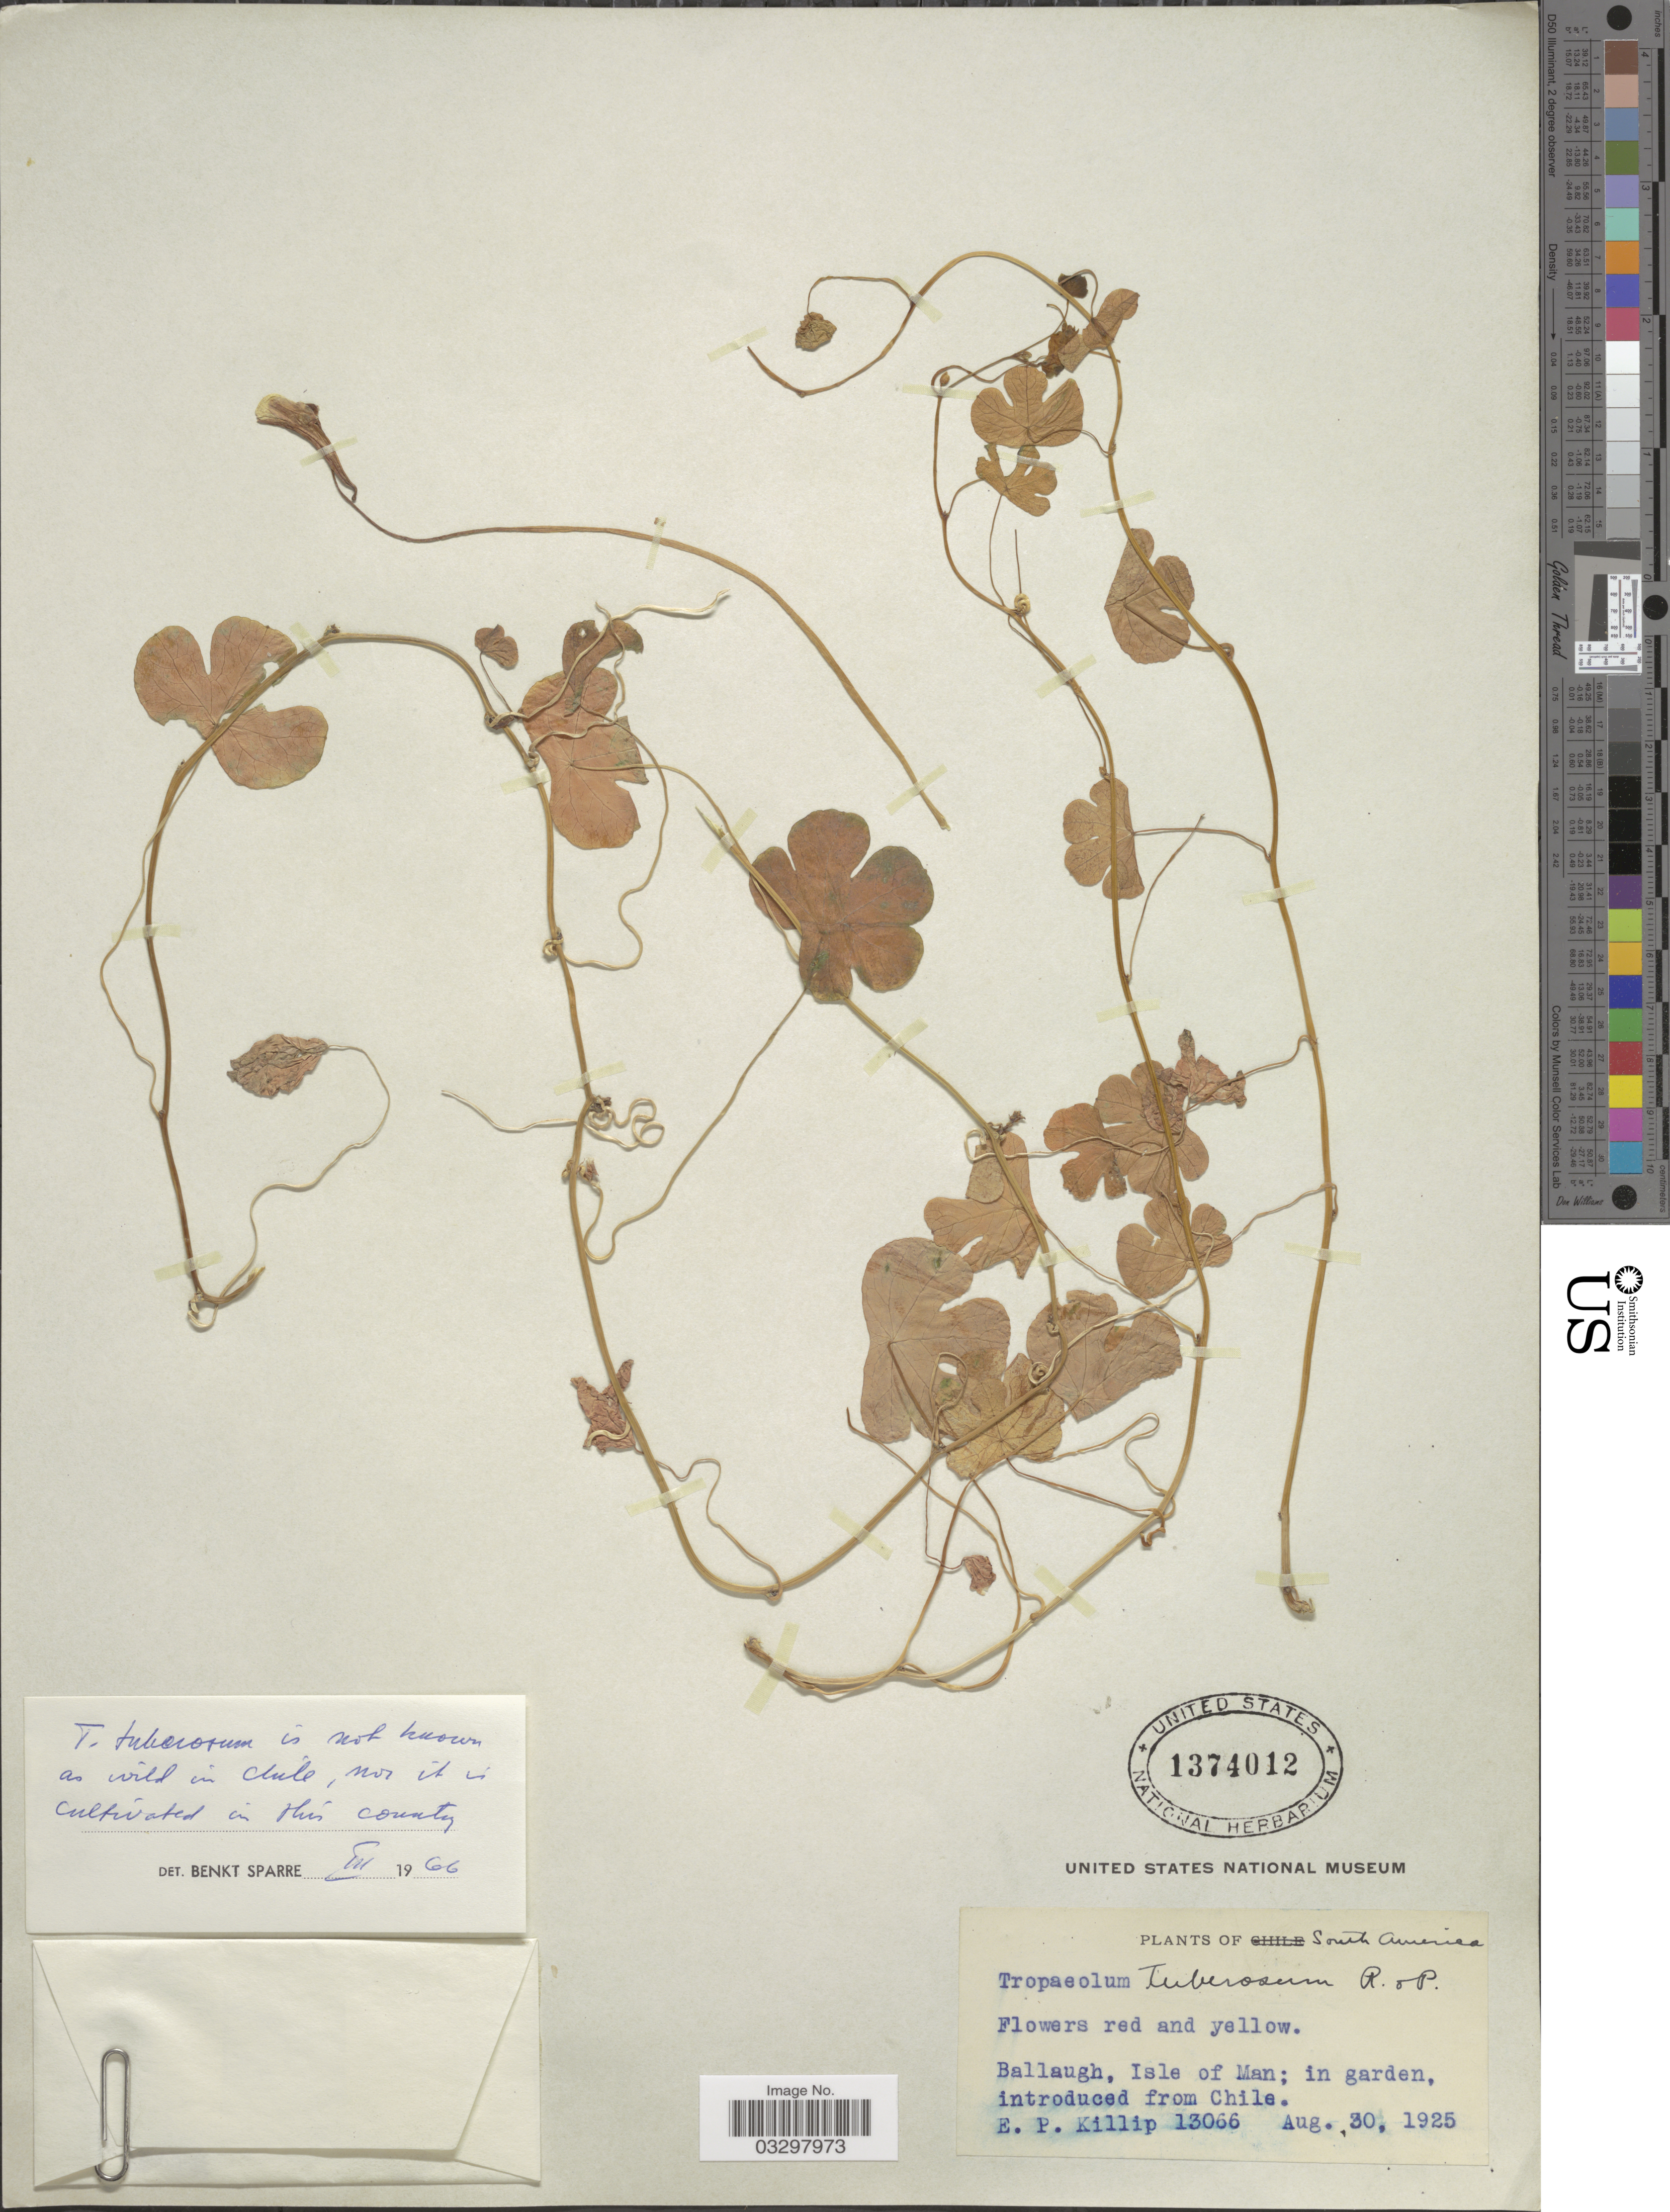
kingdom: Plantae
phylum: Tracheophyta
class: Magnoliopsida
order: Brassicales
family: Tropaeolaceae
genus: Tropaeolum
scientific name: Tropaeolum tuberosum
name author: Ruiz & Pav.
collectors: E. P. Killip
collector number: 13066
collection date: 1925-08-30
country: Chile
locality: Ballaugh, Isle of Man; in garden.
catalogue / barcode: US 1374012